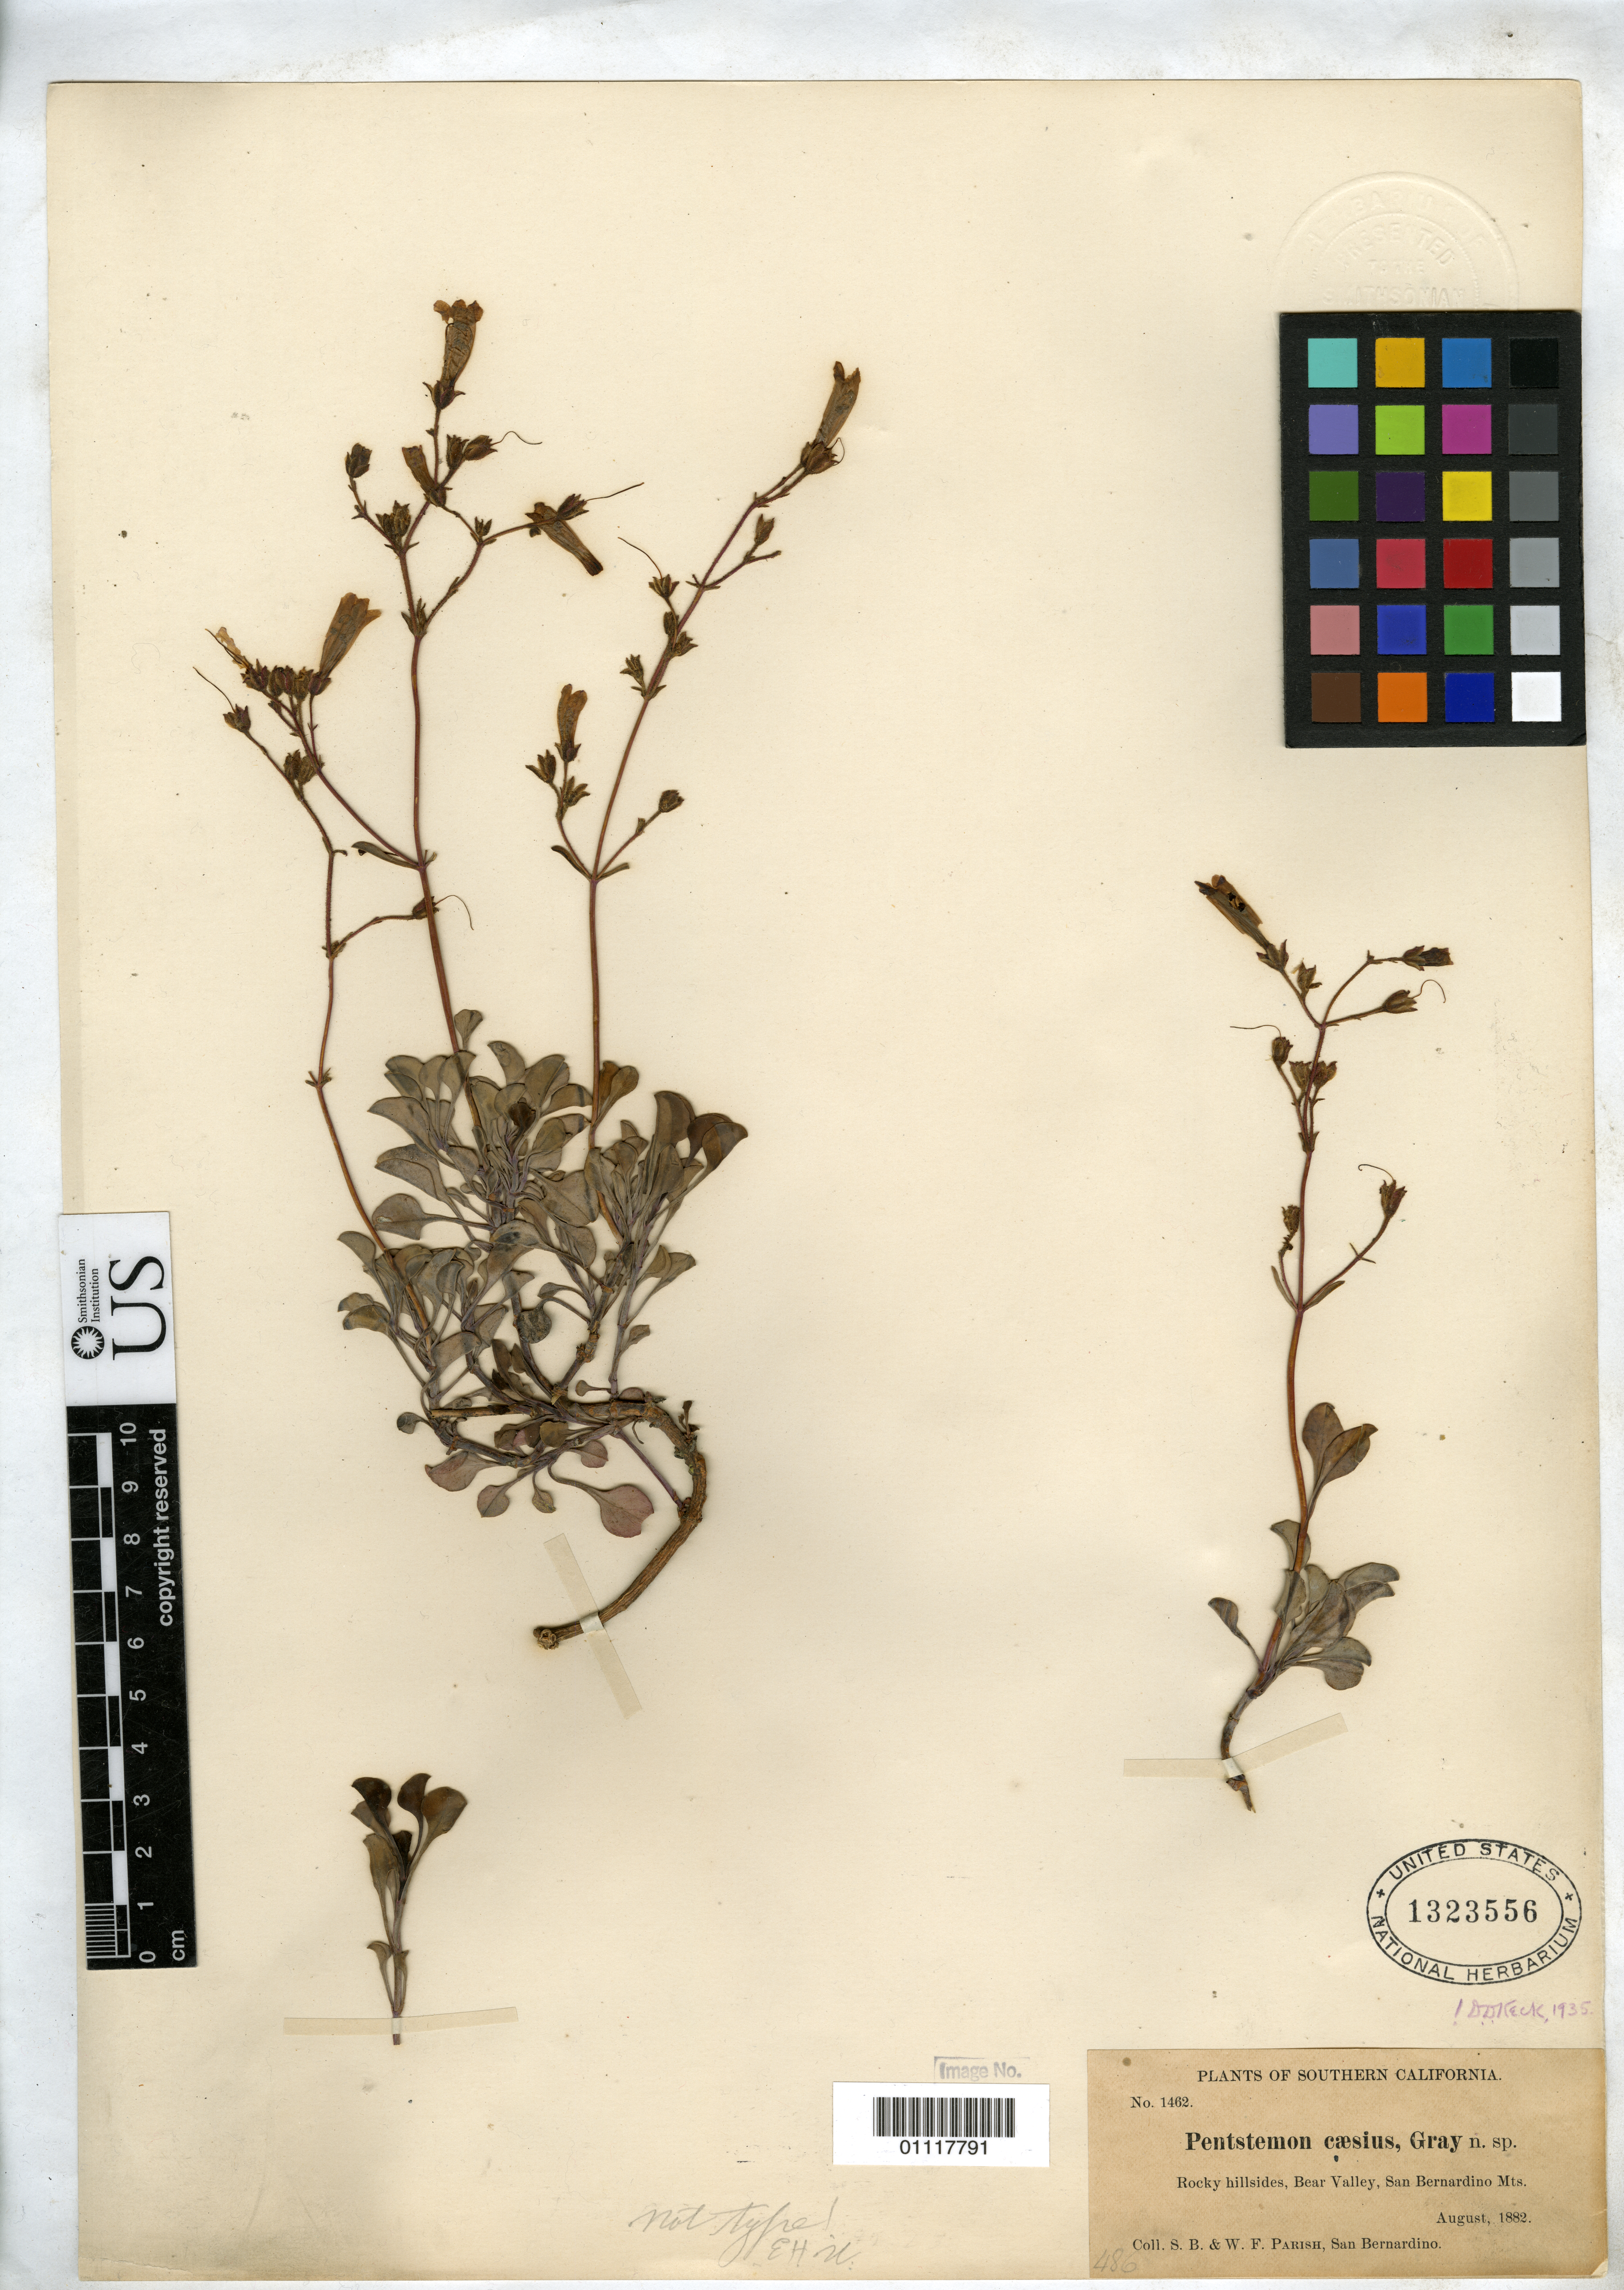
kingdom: Plantae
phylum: Tracheophyta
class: Magnoliopsida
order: Lamiales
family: Plantaginaceae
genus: Penstemon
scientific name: Penstemon caesius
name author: A. Gray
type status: Syntype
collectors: S. B. Parish & W. F. Parish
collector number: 1462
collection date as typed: Aug 1882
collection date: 1882-08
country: United States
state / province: California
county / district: San Bernardino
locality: Bear Valley, San Bernardino Mts.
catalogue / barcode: US 1323556